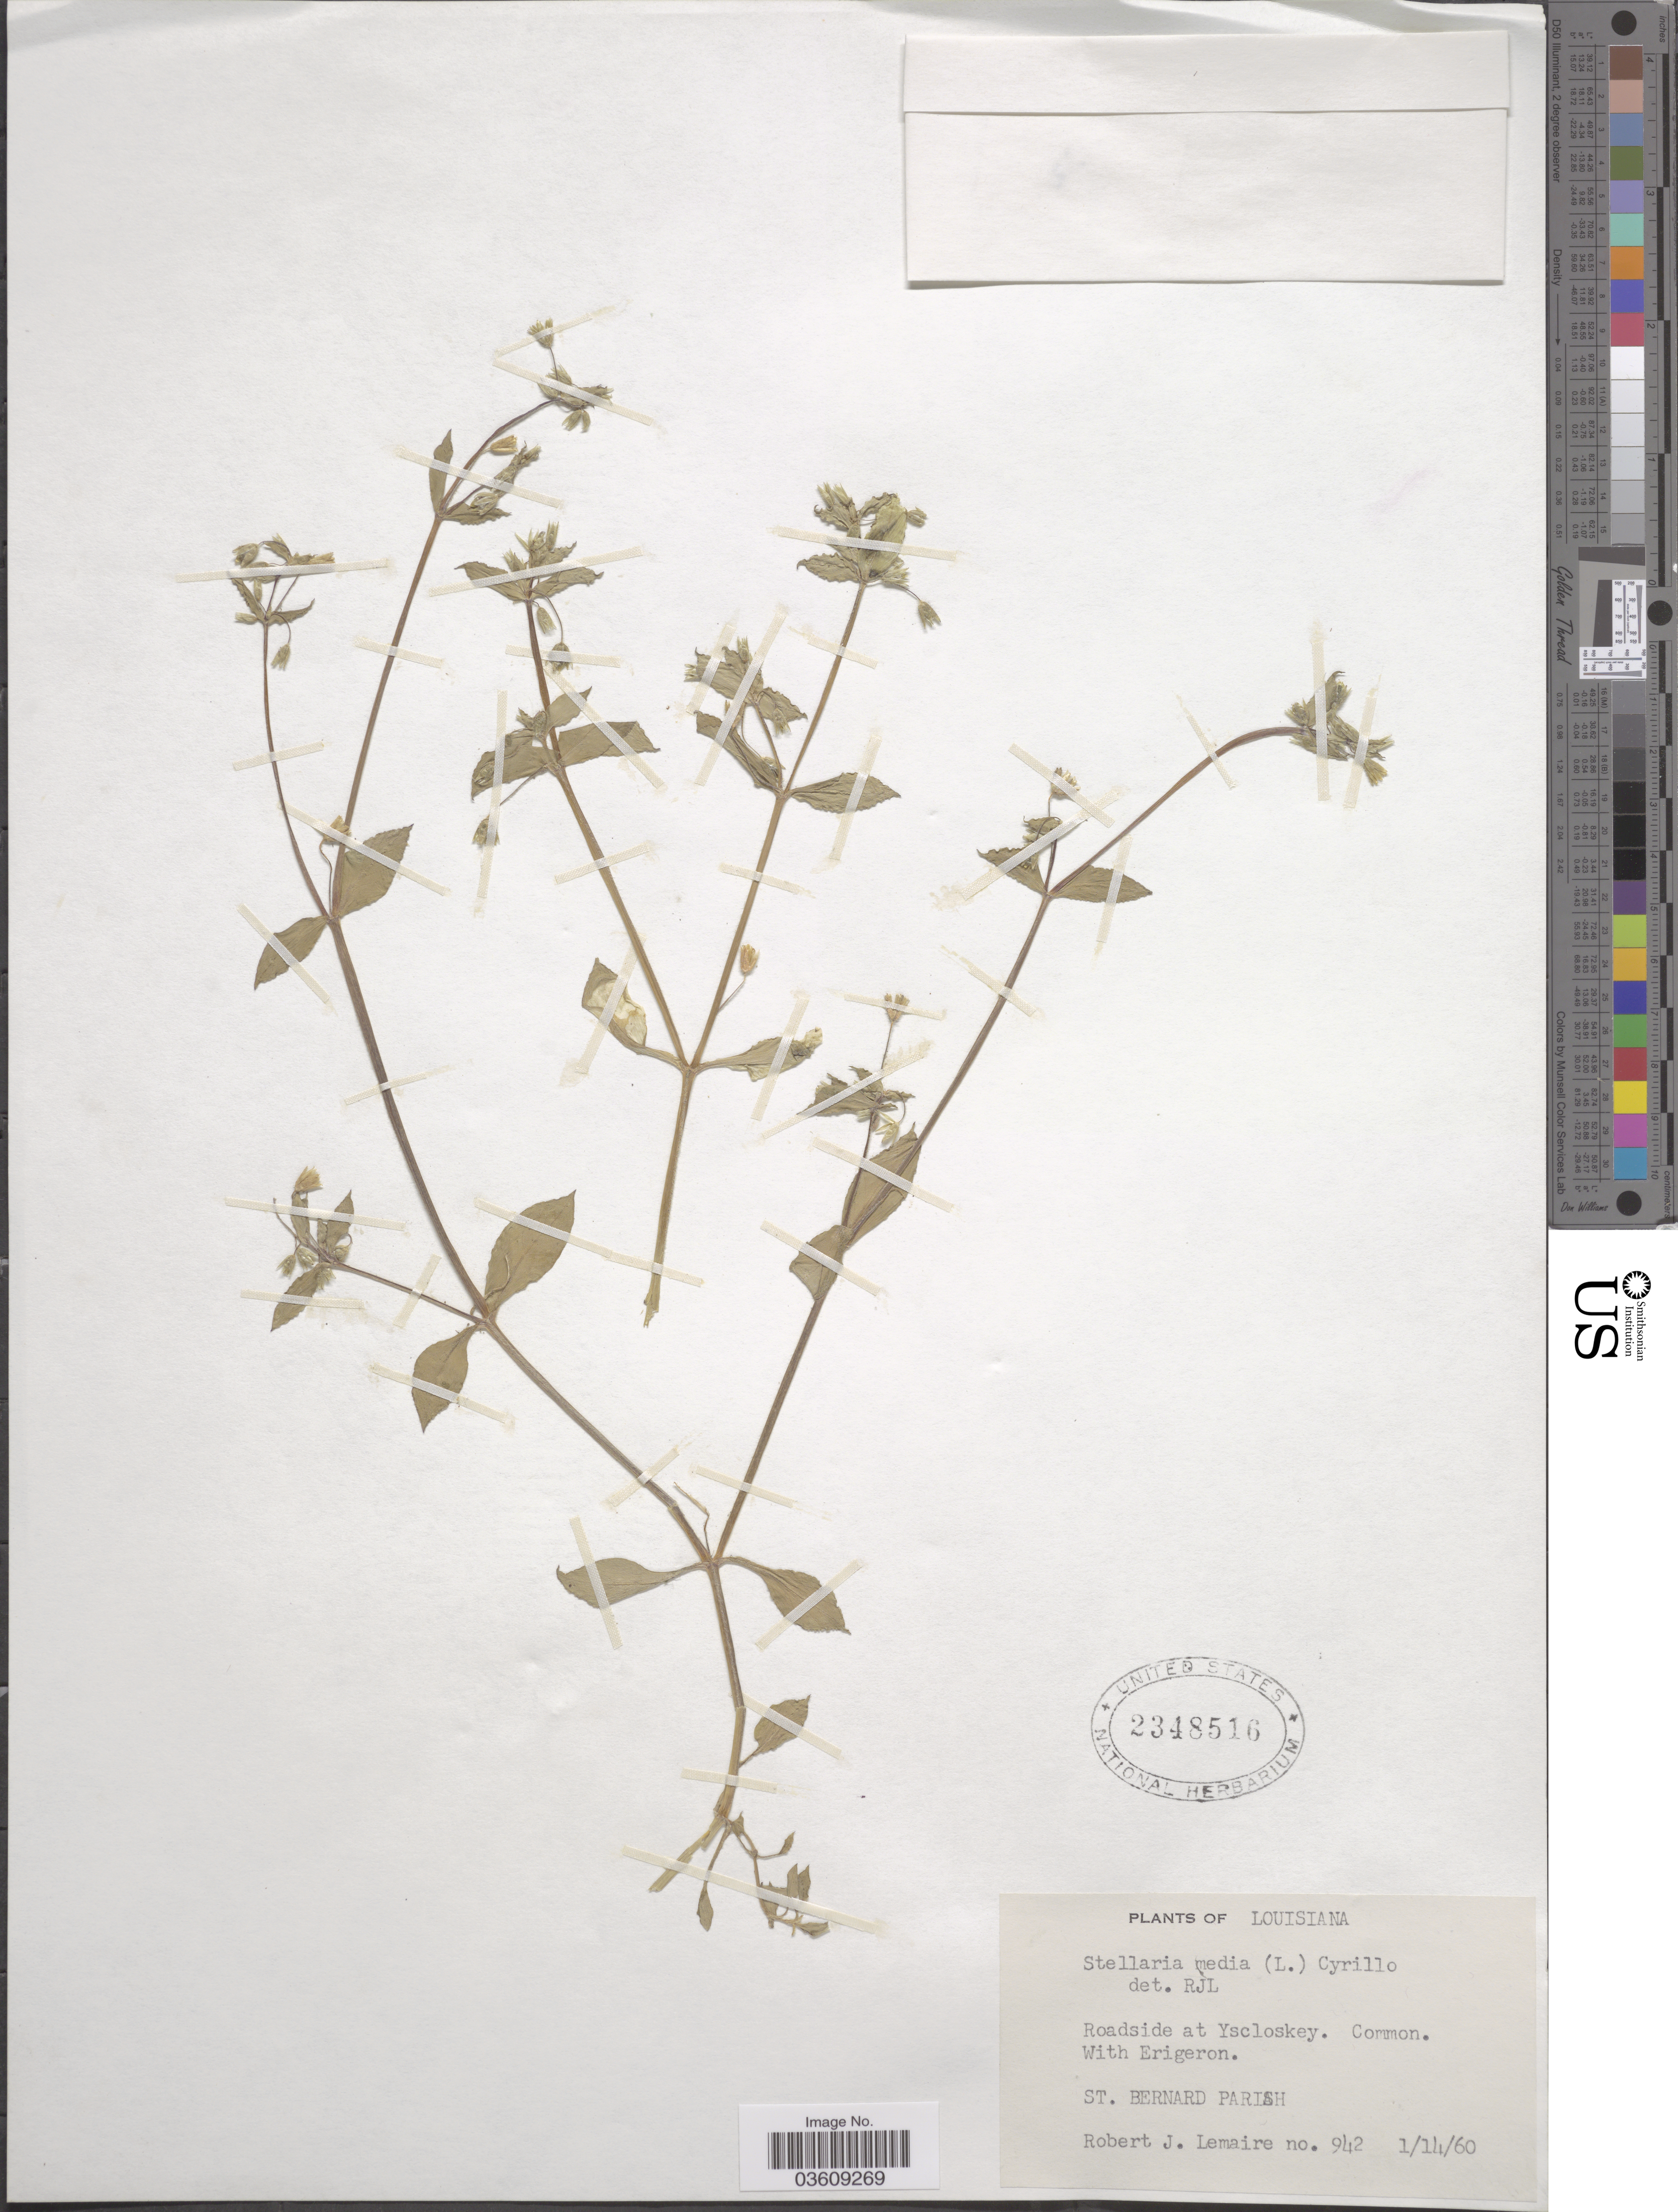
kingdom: Plantae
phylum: Tracheophyta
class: Magnoliopsida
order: Caryophyllales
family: Caryophyllaceae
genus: Stellaria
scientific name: Stellaria media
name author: (L.) Vill.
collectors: R. J. Lemaire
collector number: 942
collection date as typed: Transcribed d/m/y: 14/1/60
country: United States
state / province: Louisiana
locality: Roadside at Yscloskey. With Erigeron [unsure placement]. St. Bernard Parish.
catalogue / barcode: US 2348516